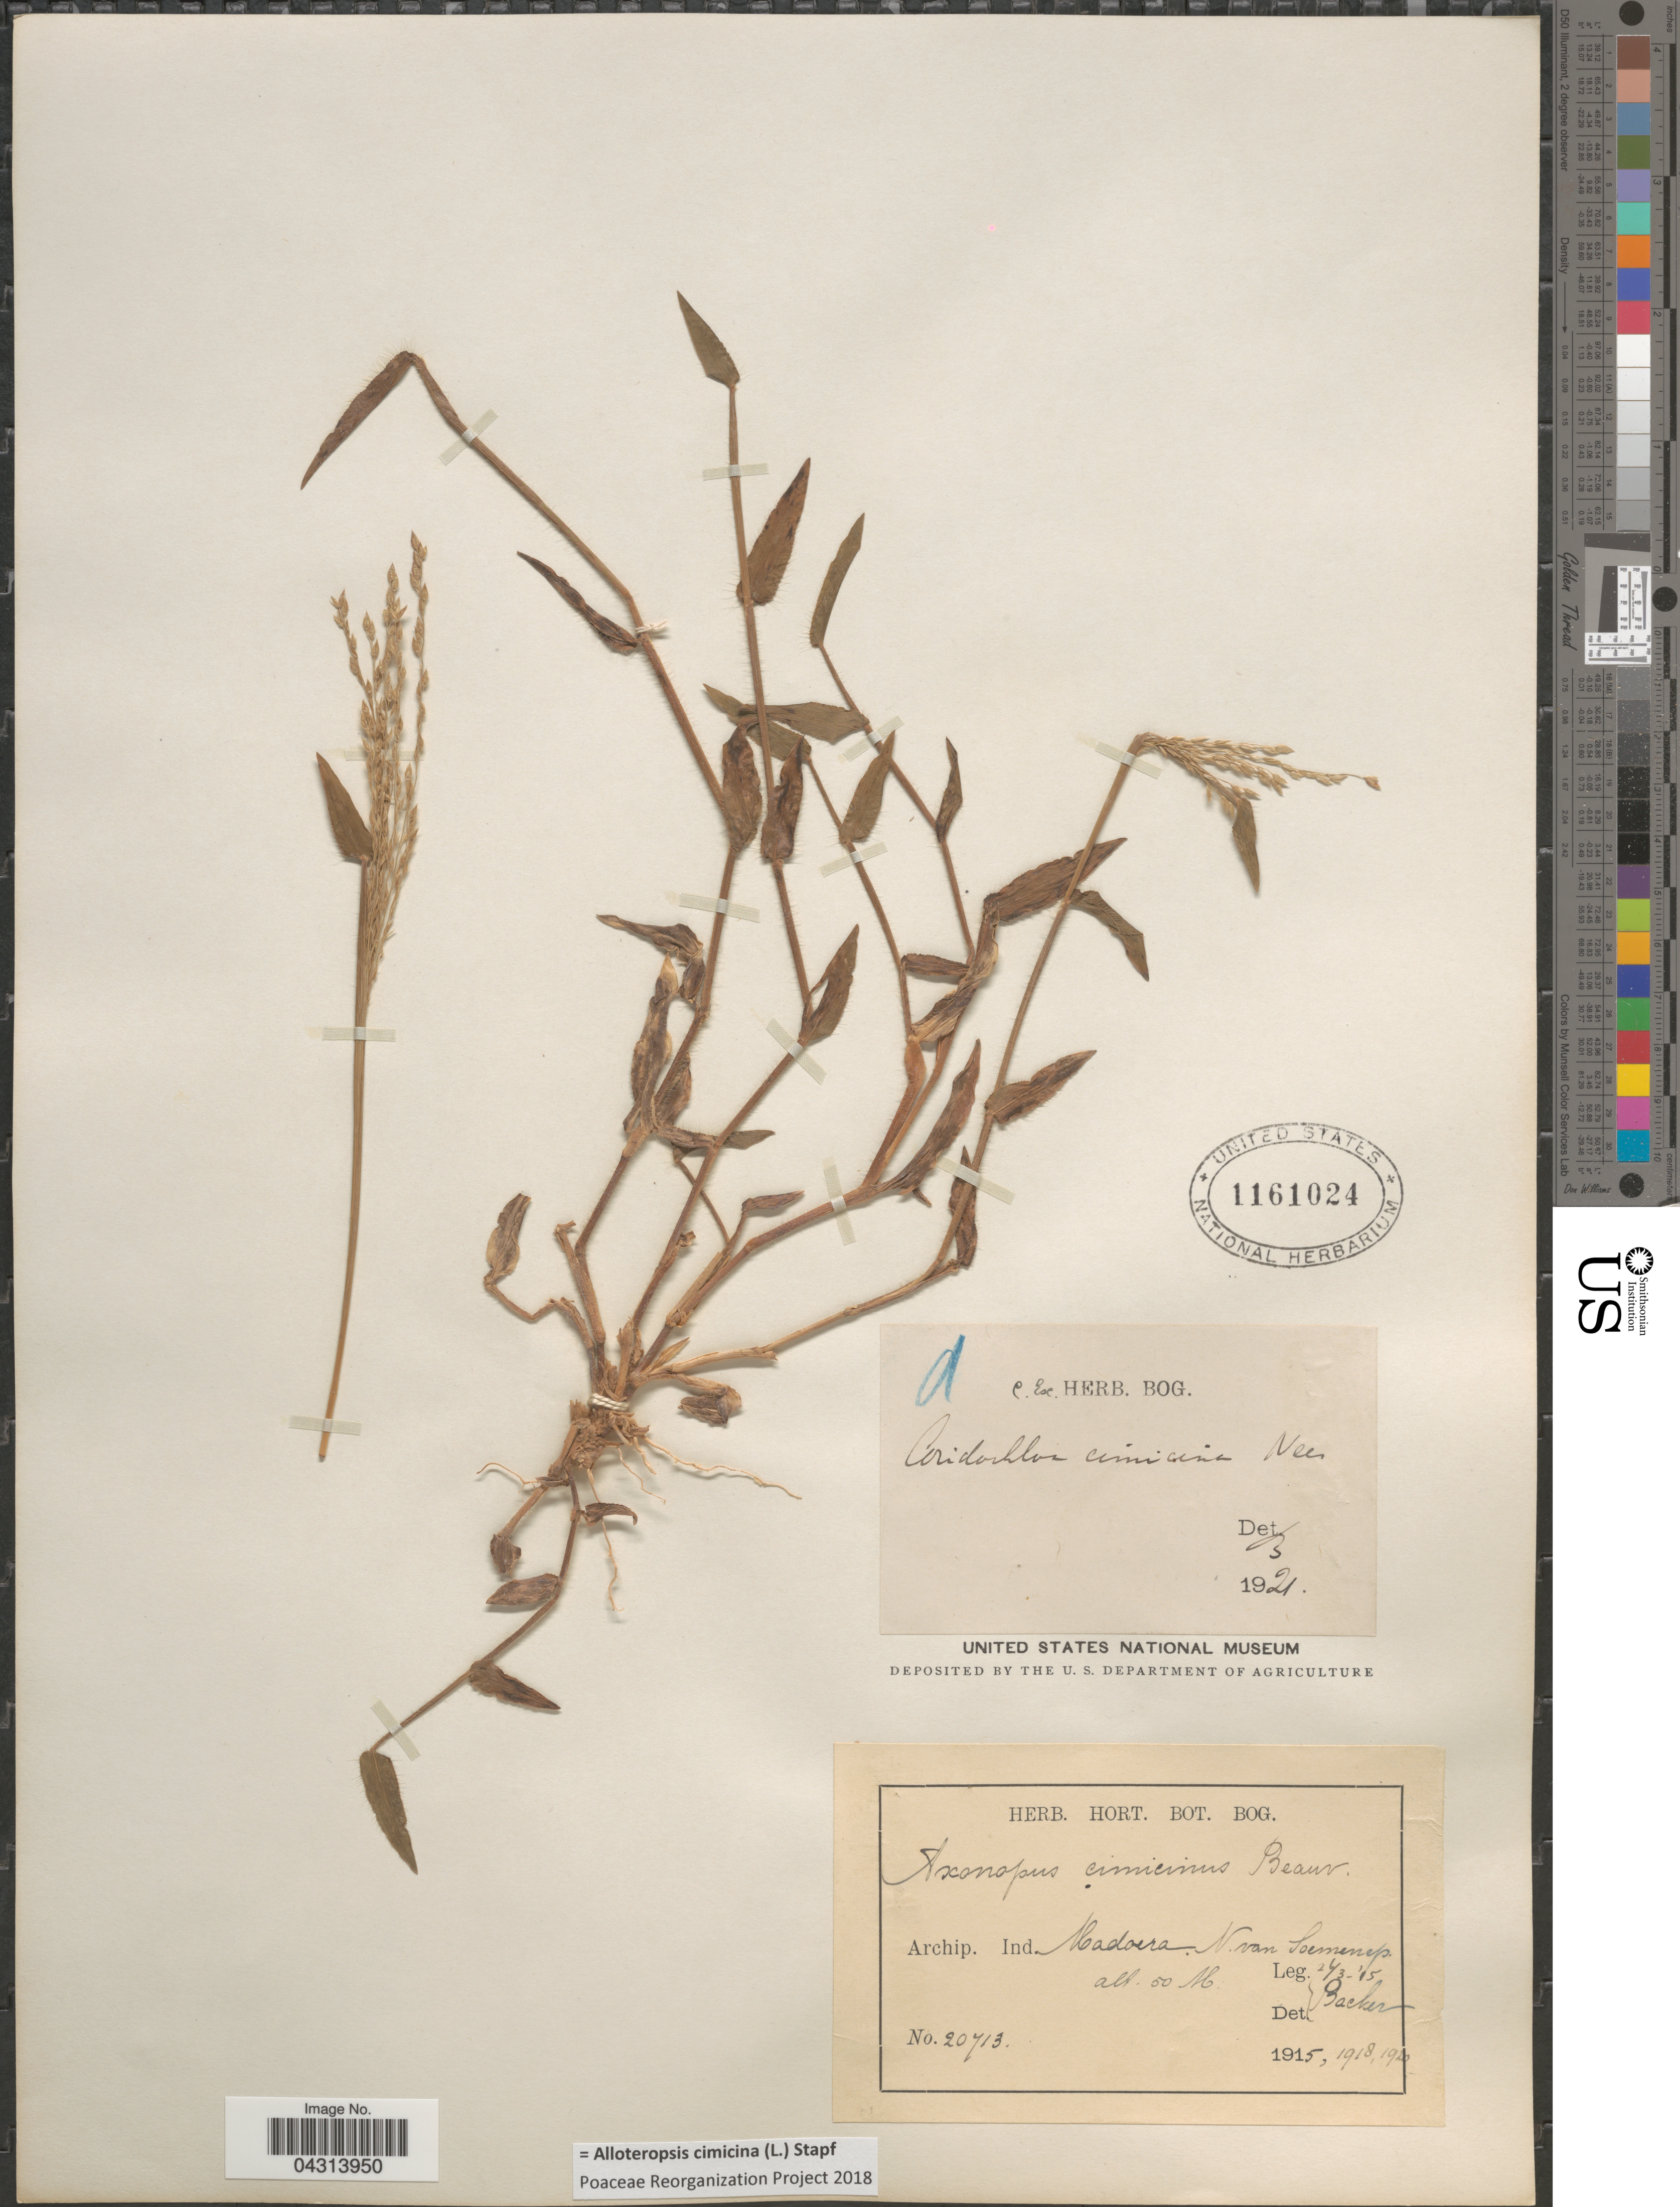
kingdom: Plantae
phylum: Tracheophyta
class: Liliopsida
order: Poales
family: Poaceae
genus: Alloteropsis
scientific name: Alloteropsis cimicina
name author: (L.) Stapf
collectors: Backer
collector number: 20713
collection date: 1915-03-26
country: Indonesia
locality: Archipel. Ind. Madoera. M. van Soemenep.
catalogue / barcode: US 1161024